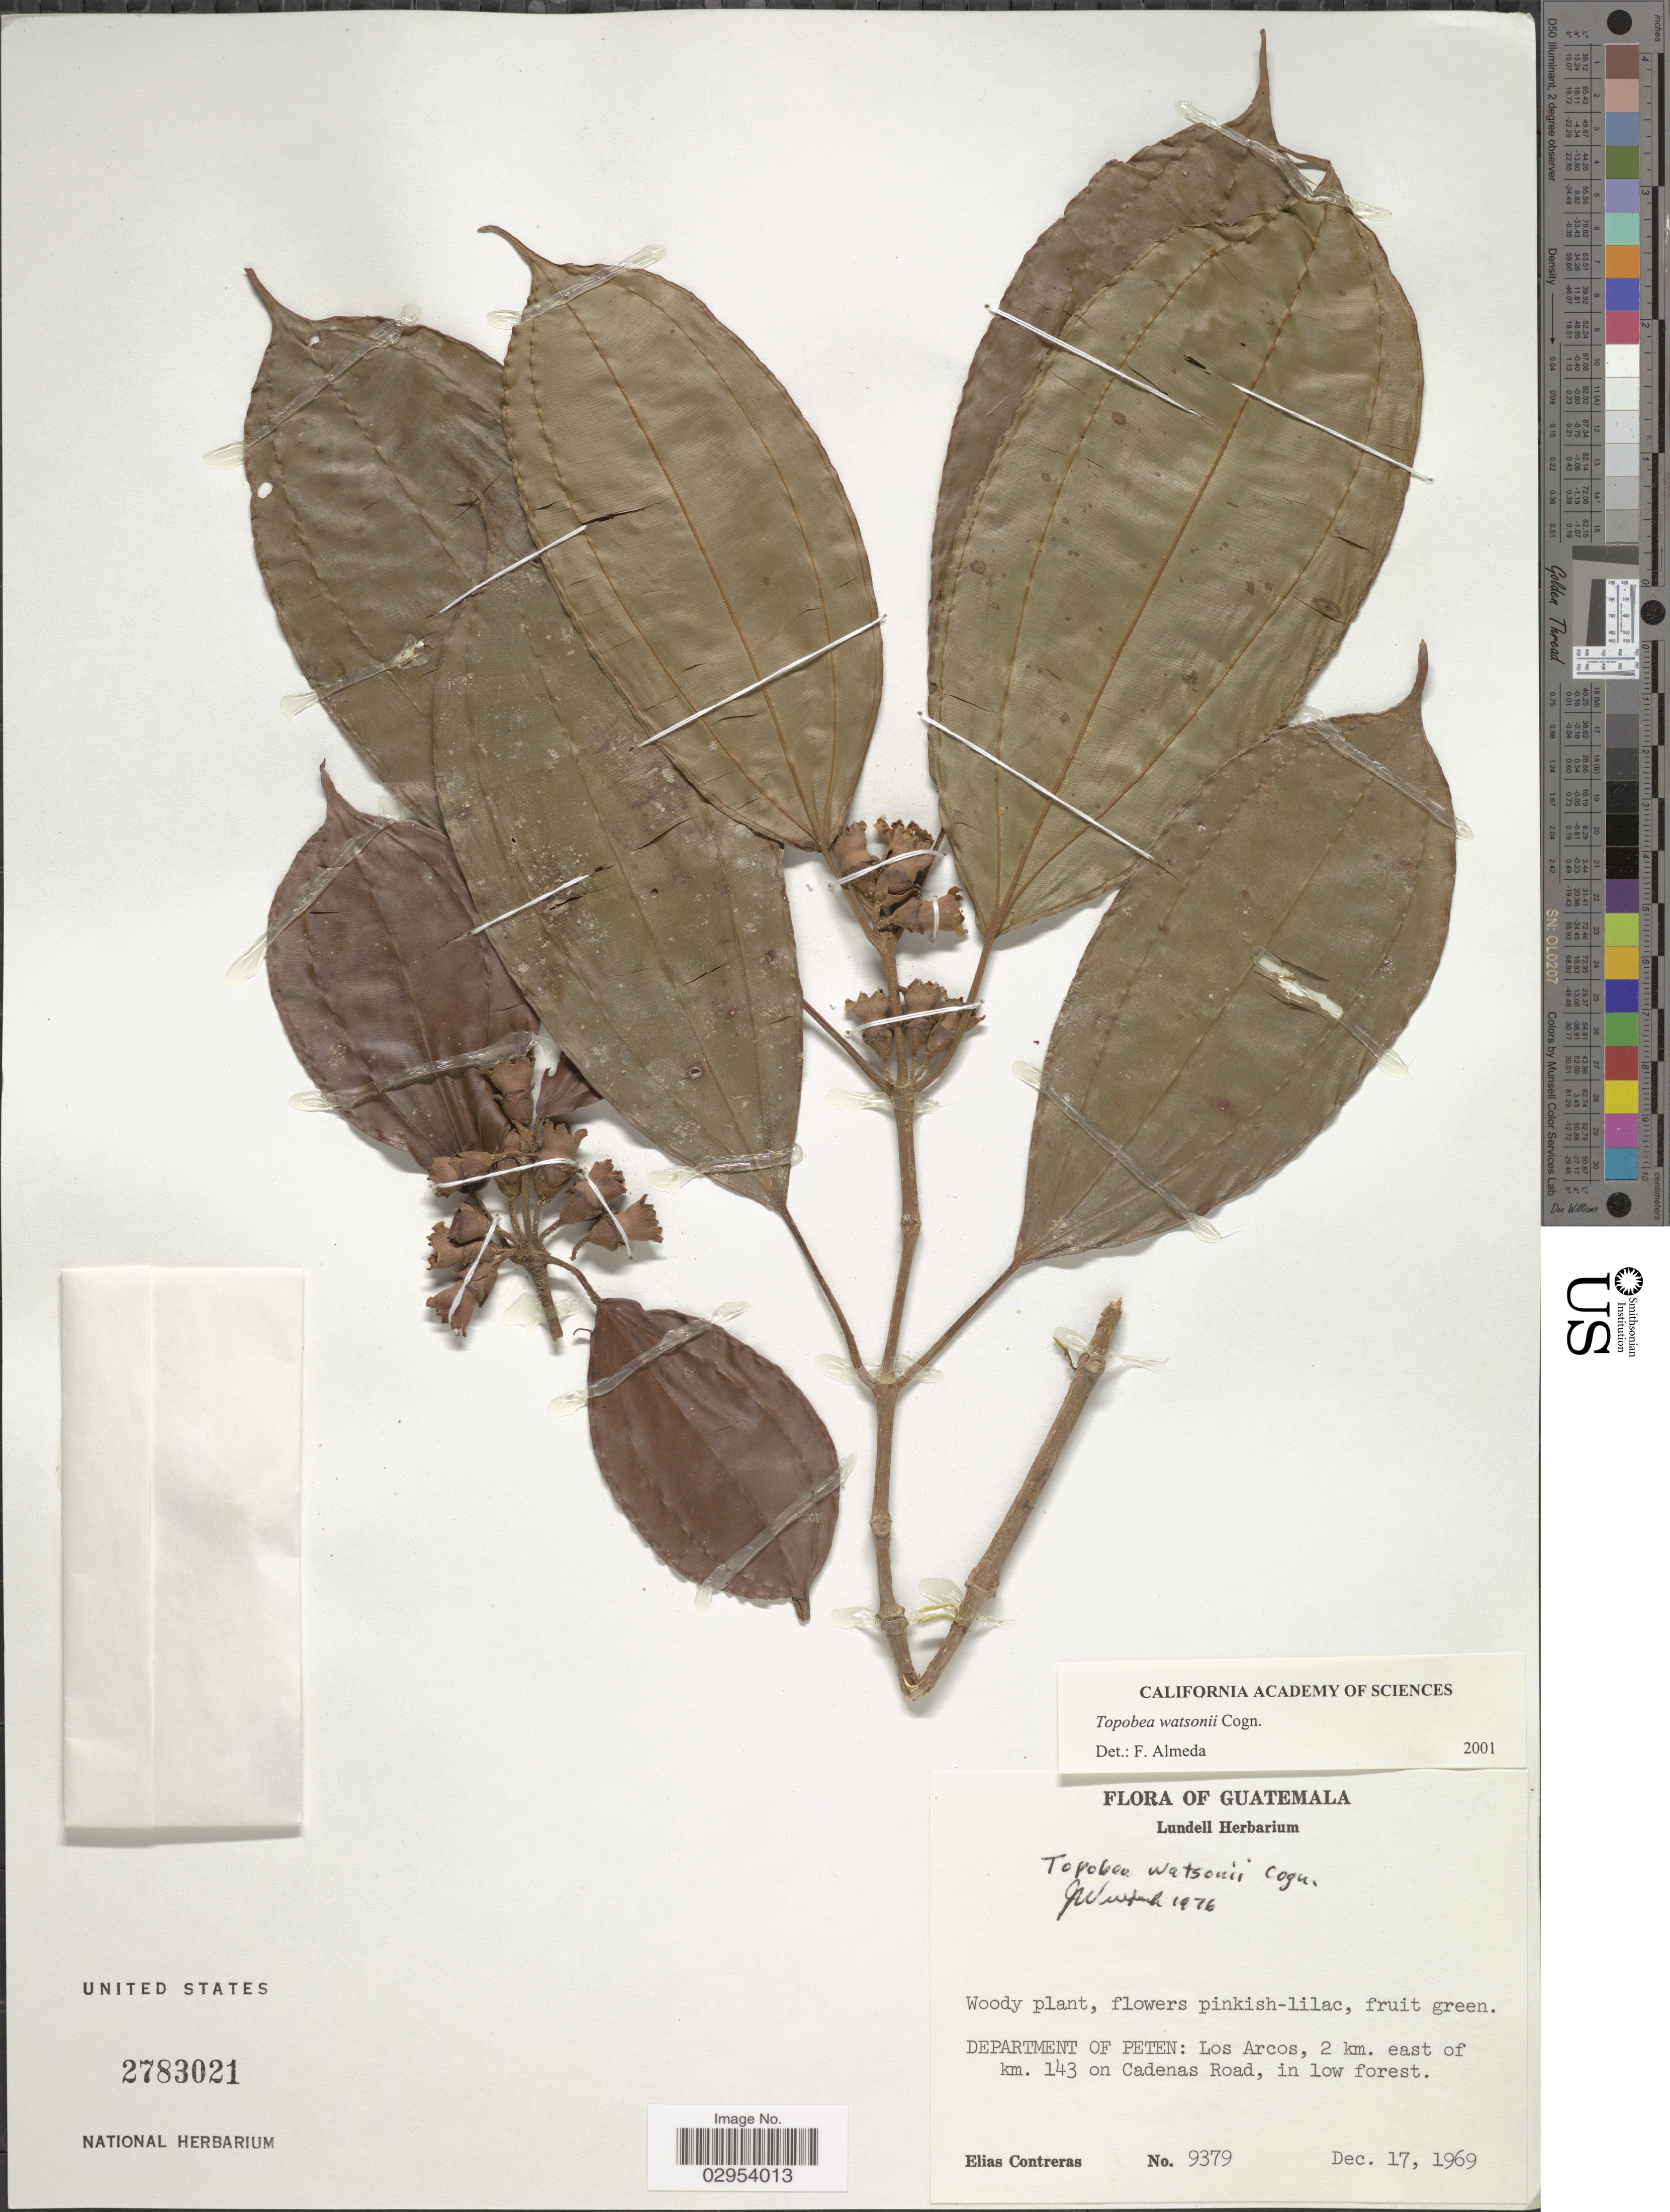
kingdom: Plantae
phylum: Tracheophyta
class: Magnoliopsida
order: Myrtales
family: Melastomataceae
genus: Topobea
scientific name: Topobea watsonii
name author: Cogn.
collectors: E. Contreras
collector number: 9379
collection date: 1969-12-17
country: Guatemala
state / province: El Petén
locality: Department of Peten: Los Arcos, 2 km. east of km. 143 on Cadenas Road.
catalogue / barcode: US 2783021